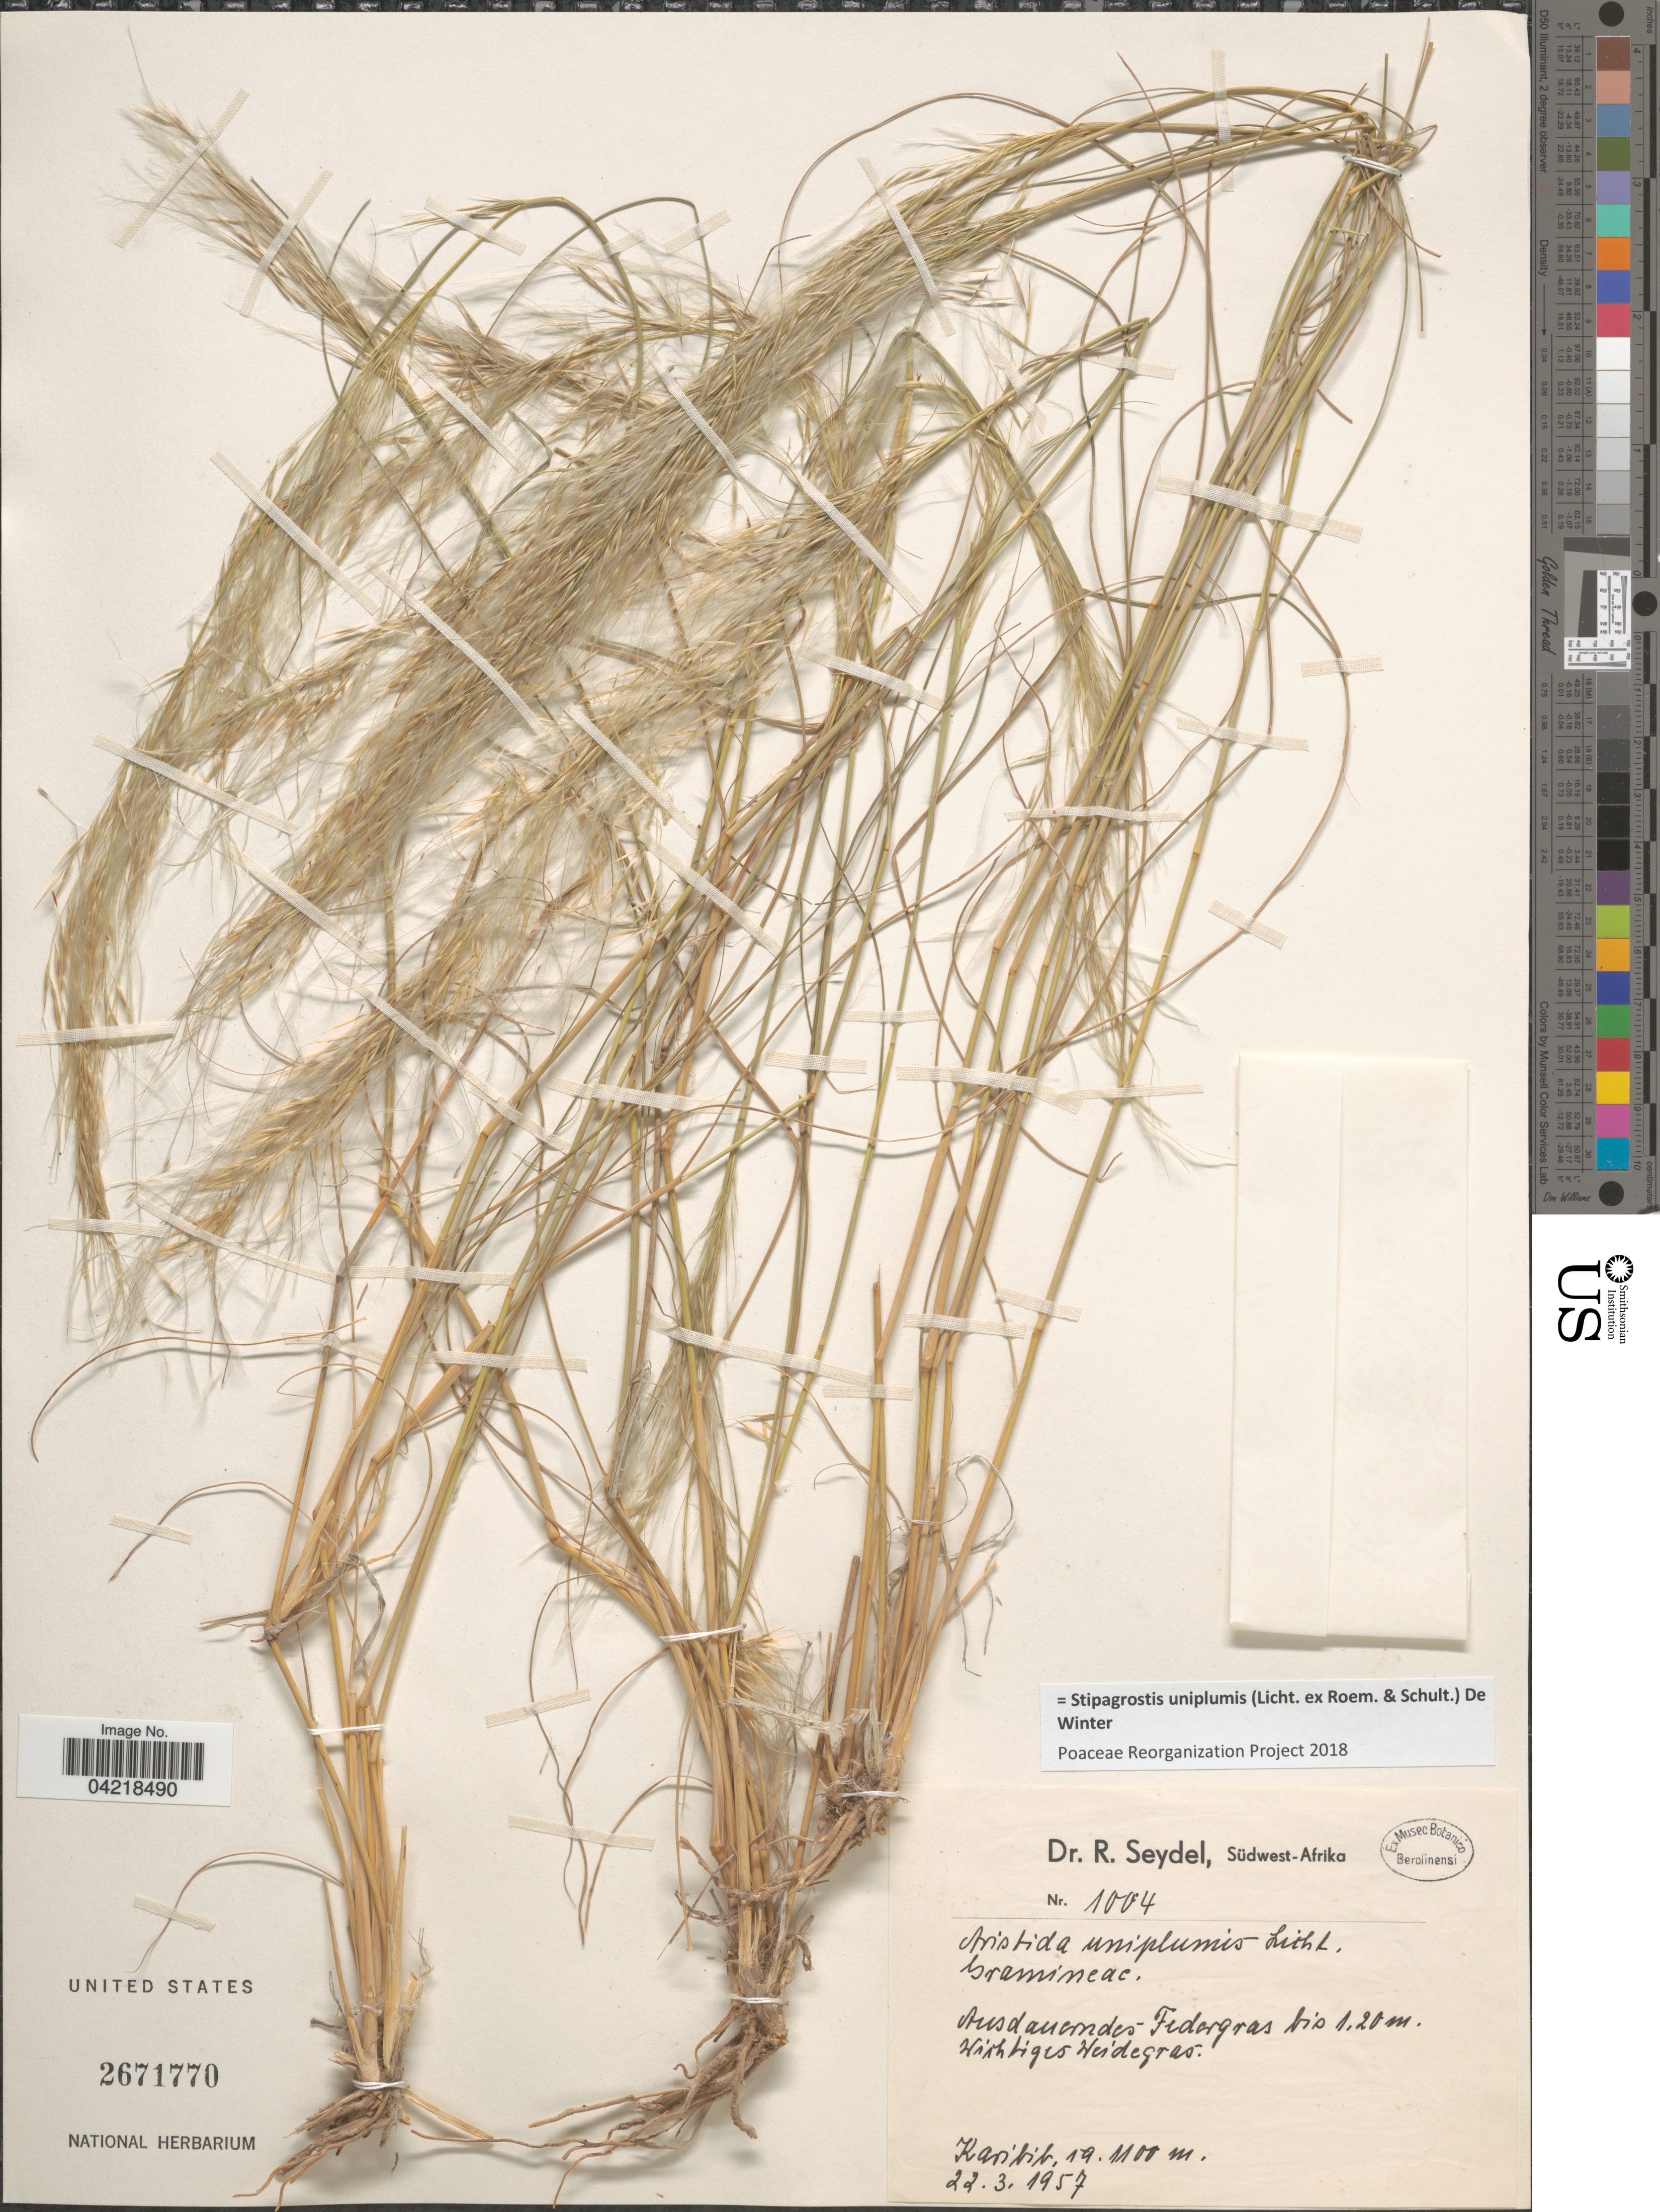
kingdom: Plantae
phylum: Tracheophyta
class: Liliopsida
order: Poales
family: Poaceae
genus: Stipagrostis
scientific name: Stipagrostis uniplumis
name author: (Licht.) De Winter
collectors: R. Seydel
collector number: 1004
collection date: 1957-03-22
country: Namibia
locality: Südwest-Afrika. Karibib.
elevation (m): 1100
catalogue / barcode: US 2671770